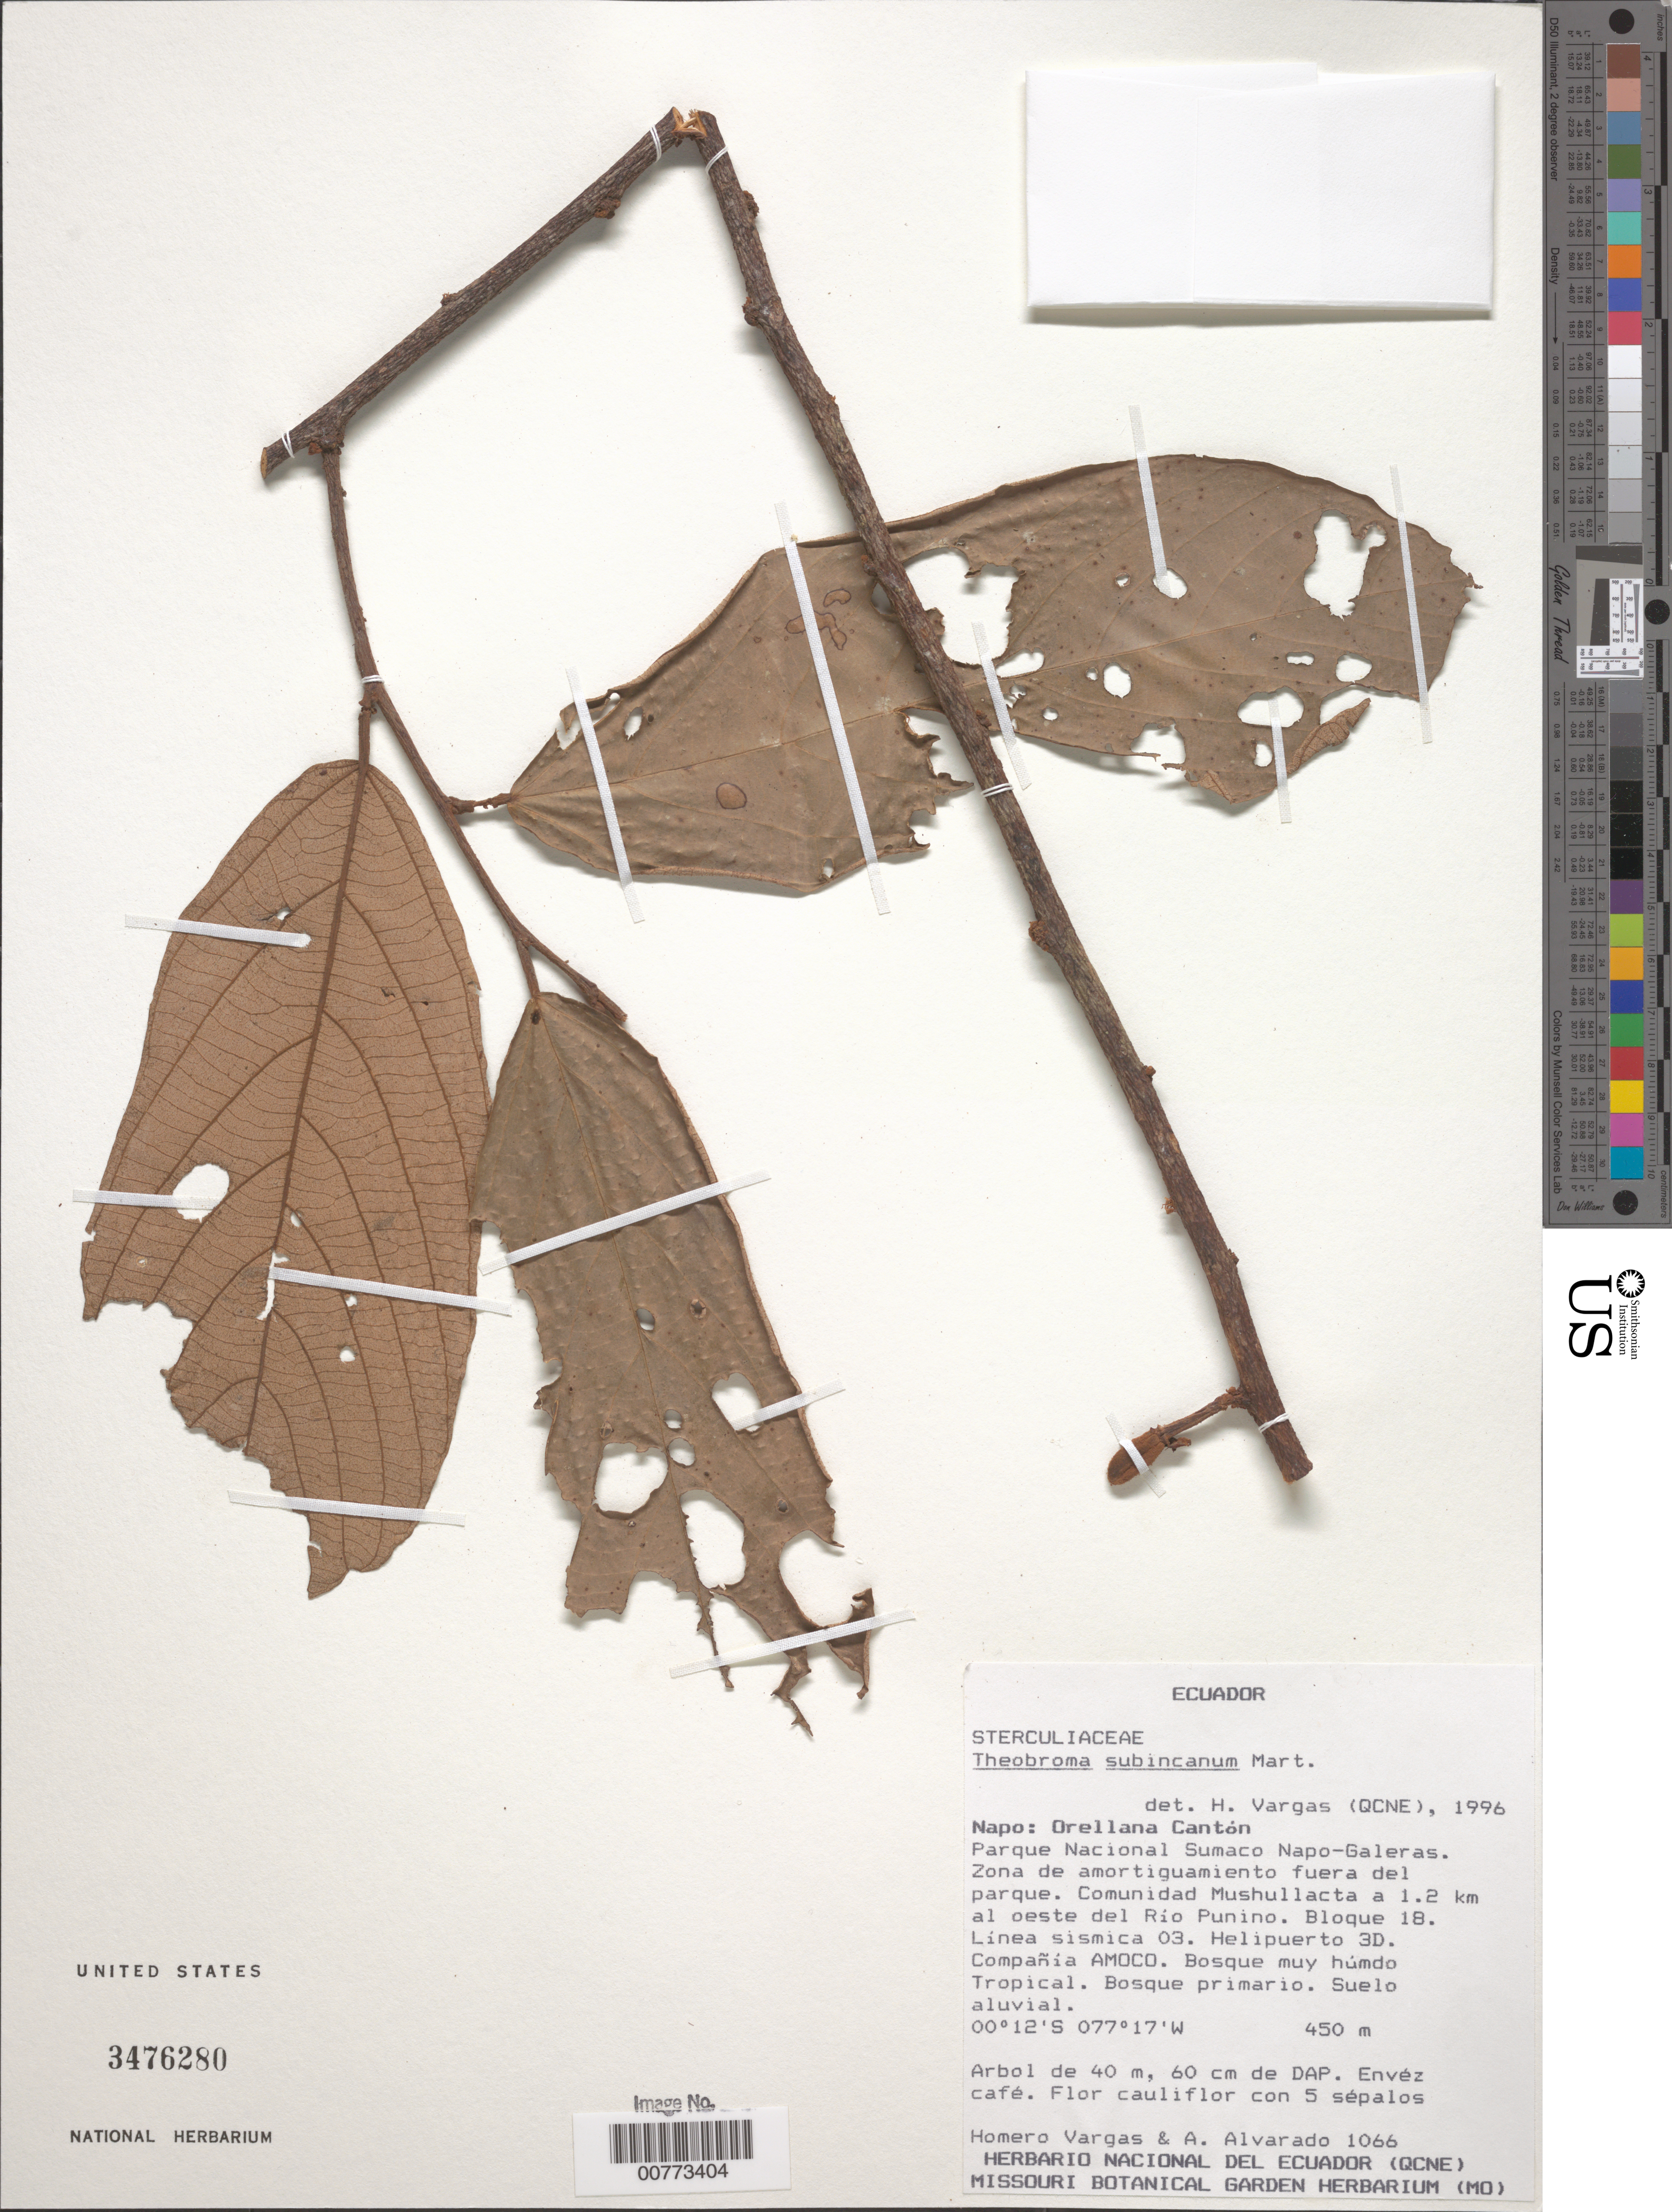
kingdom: Plantae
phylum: Tracheophyta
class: Magnoliopsida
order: Malvales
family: Malvaceae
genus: Theobroma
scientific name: Theobroma subincanum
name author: Mart.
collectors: H. Vargas & A. Alvarado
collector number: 1066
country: Ecuador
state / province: Napo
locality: Orellana Cantón. P.N. Sumaco Napo-Galeras. Zona de amortiguamiento fuera del parque. Comunidad Mushullacta a 1.2 km al oeste del Río Punino. Bloque 18. Linea sismica 03. Helipuerto 3D. Campañia AMOCO.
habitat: Bosque muy húmedo Tropical. Bosque primario. Suelo aluvial.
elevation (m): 450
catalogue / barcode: US 3476280